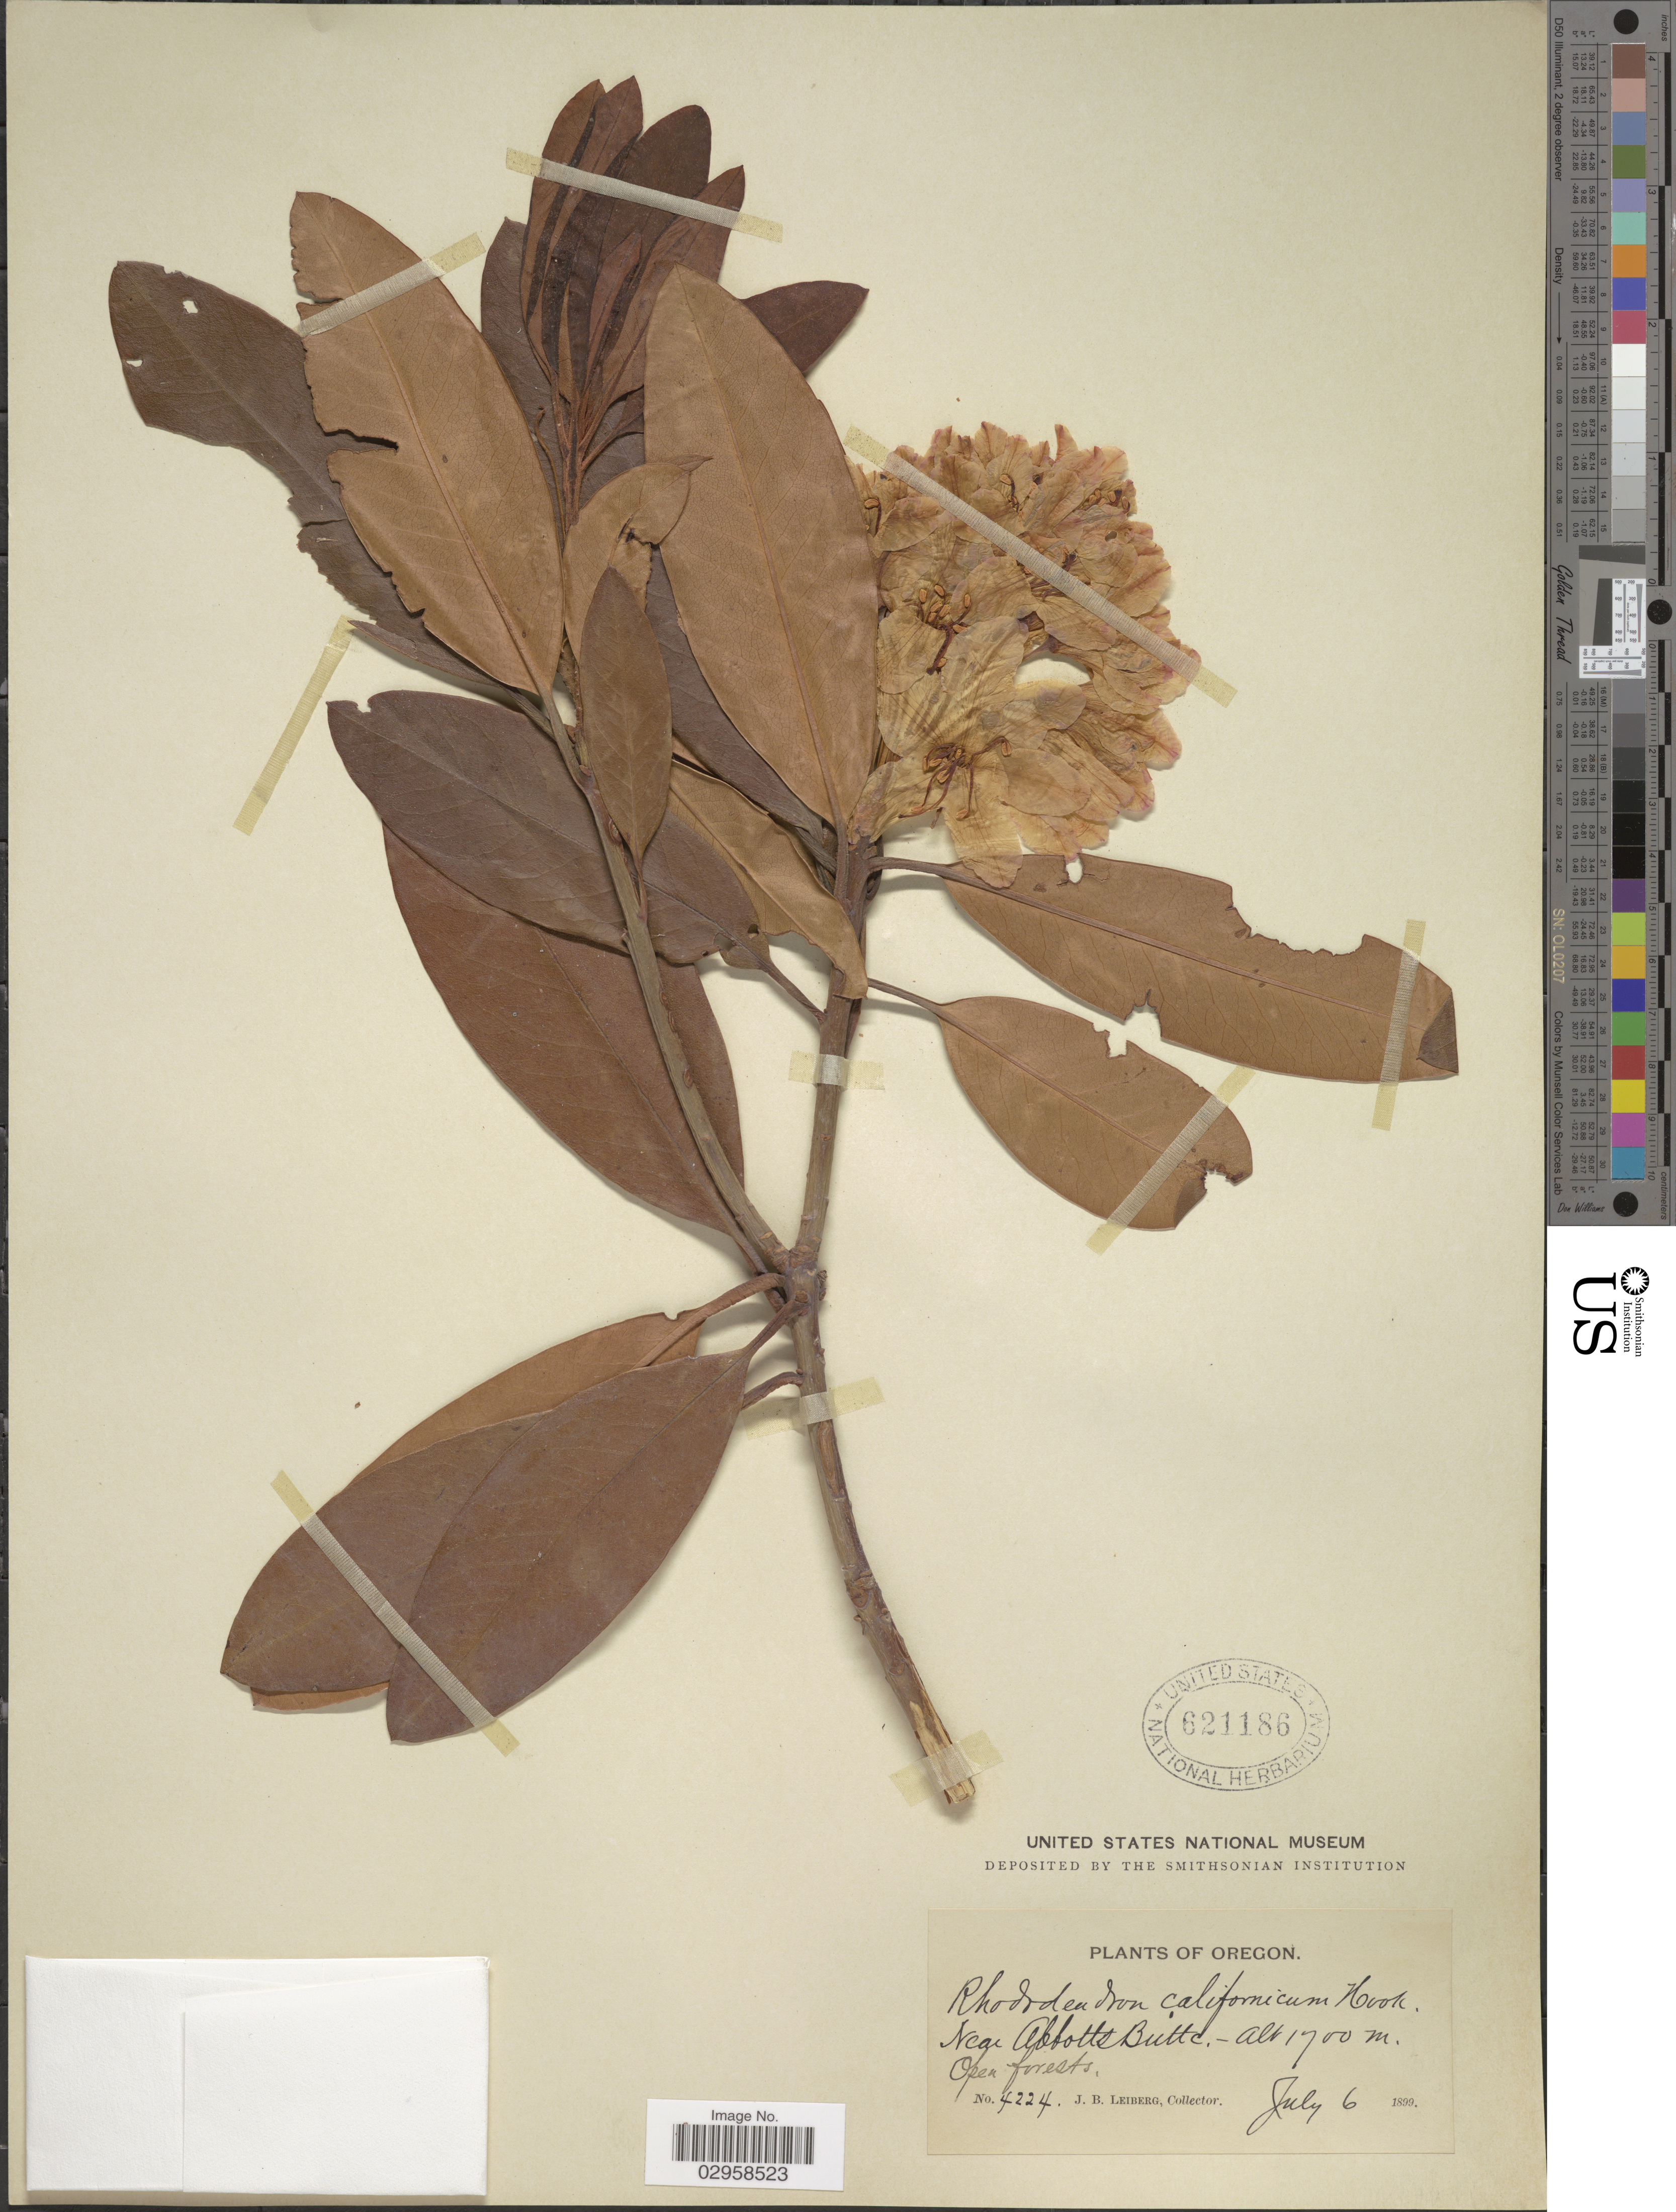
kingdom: Plantae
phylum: Tracheophyta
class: Magnoliopsida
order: Ericales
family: Ericaceae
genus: Rhododendron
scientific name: Rhododendron macrophyllum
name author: D. Don ex G. Don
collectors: J. B. Leiberg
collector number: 4224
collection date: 1899-07-06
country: United States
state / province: Oregon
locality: Near Abbotts Butte.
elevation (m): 1700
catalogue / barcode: US 621186